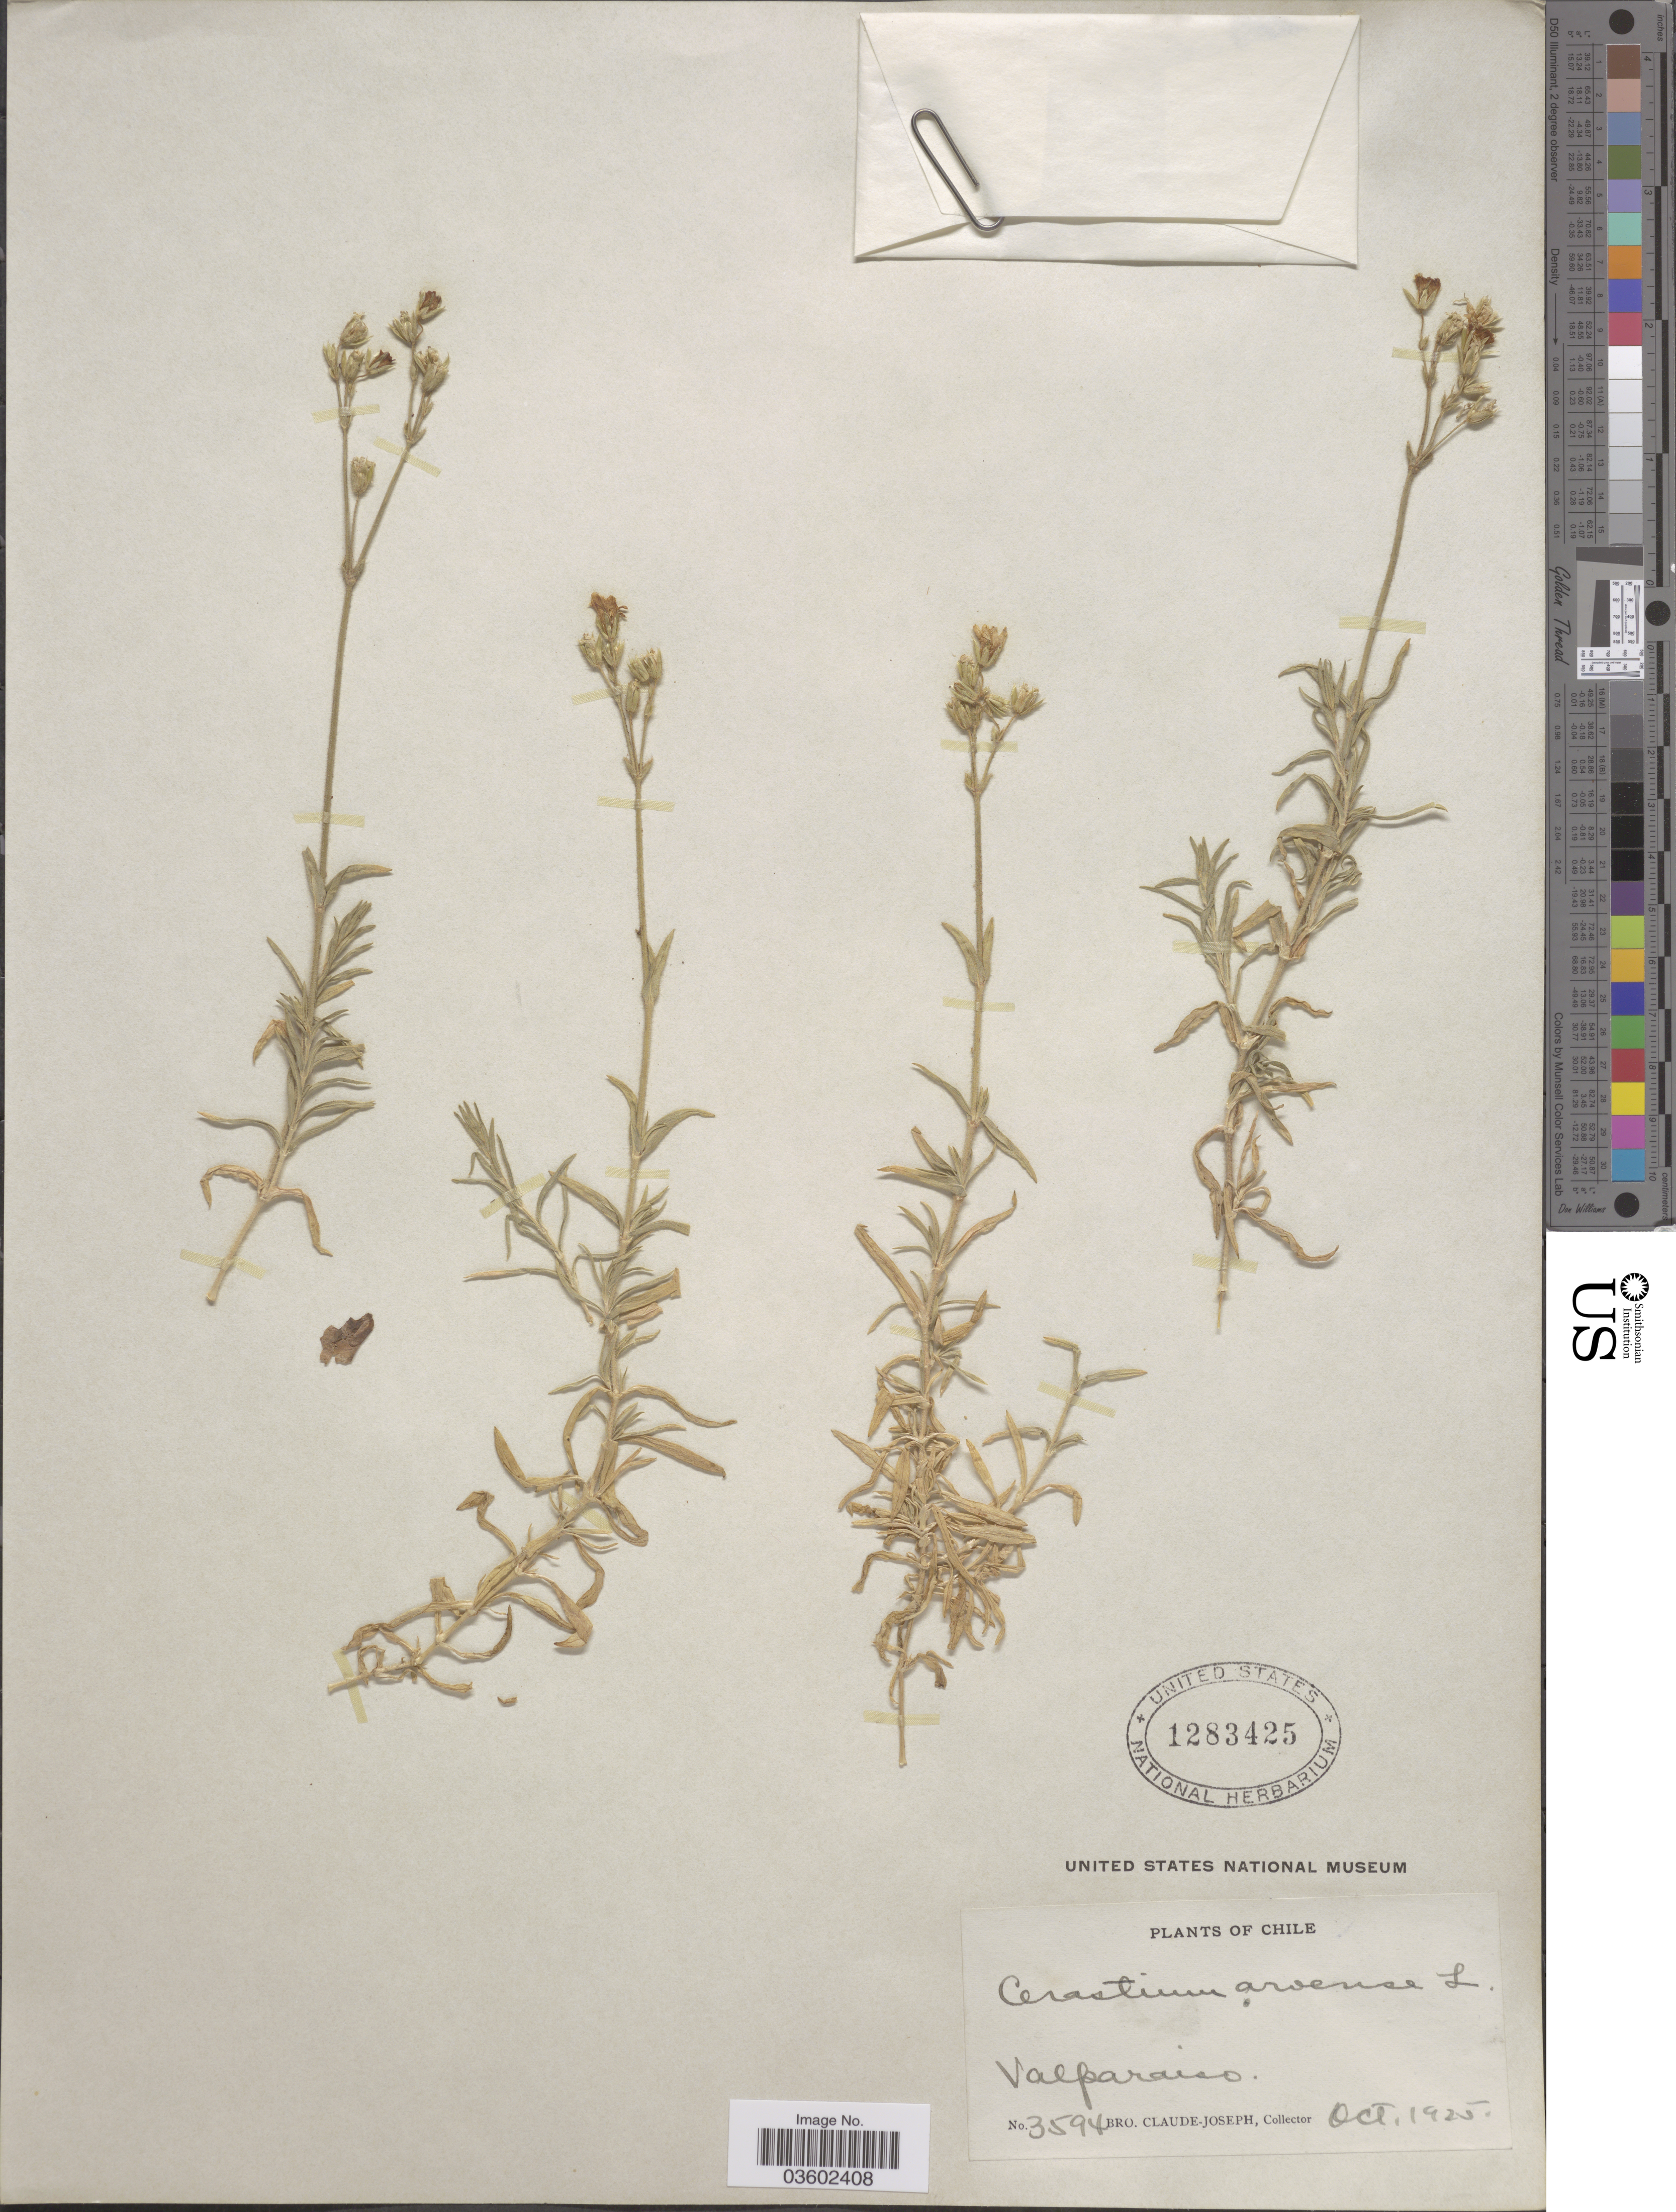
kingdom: Plantae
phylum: Tracheophyta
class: Magnoliopsida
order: Caryophyllales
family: Caryophyllaceae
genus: Cerastium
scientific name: Cerastium arvense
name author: L.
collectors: Bro. Claude-Joseph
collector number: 3594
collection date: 1925-10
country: Chile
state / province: Valparaíso (V)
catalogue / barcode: US 1283425